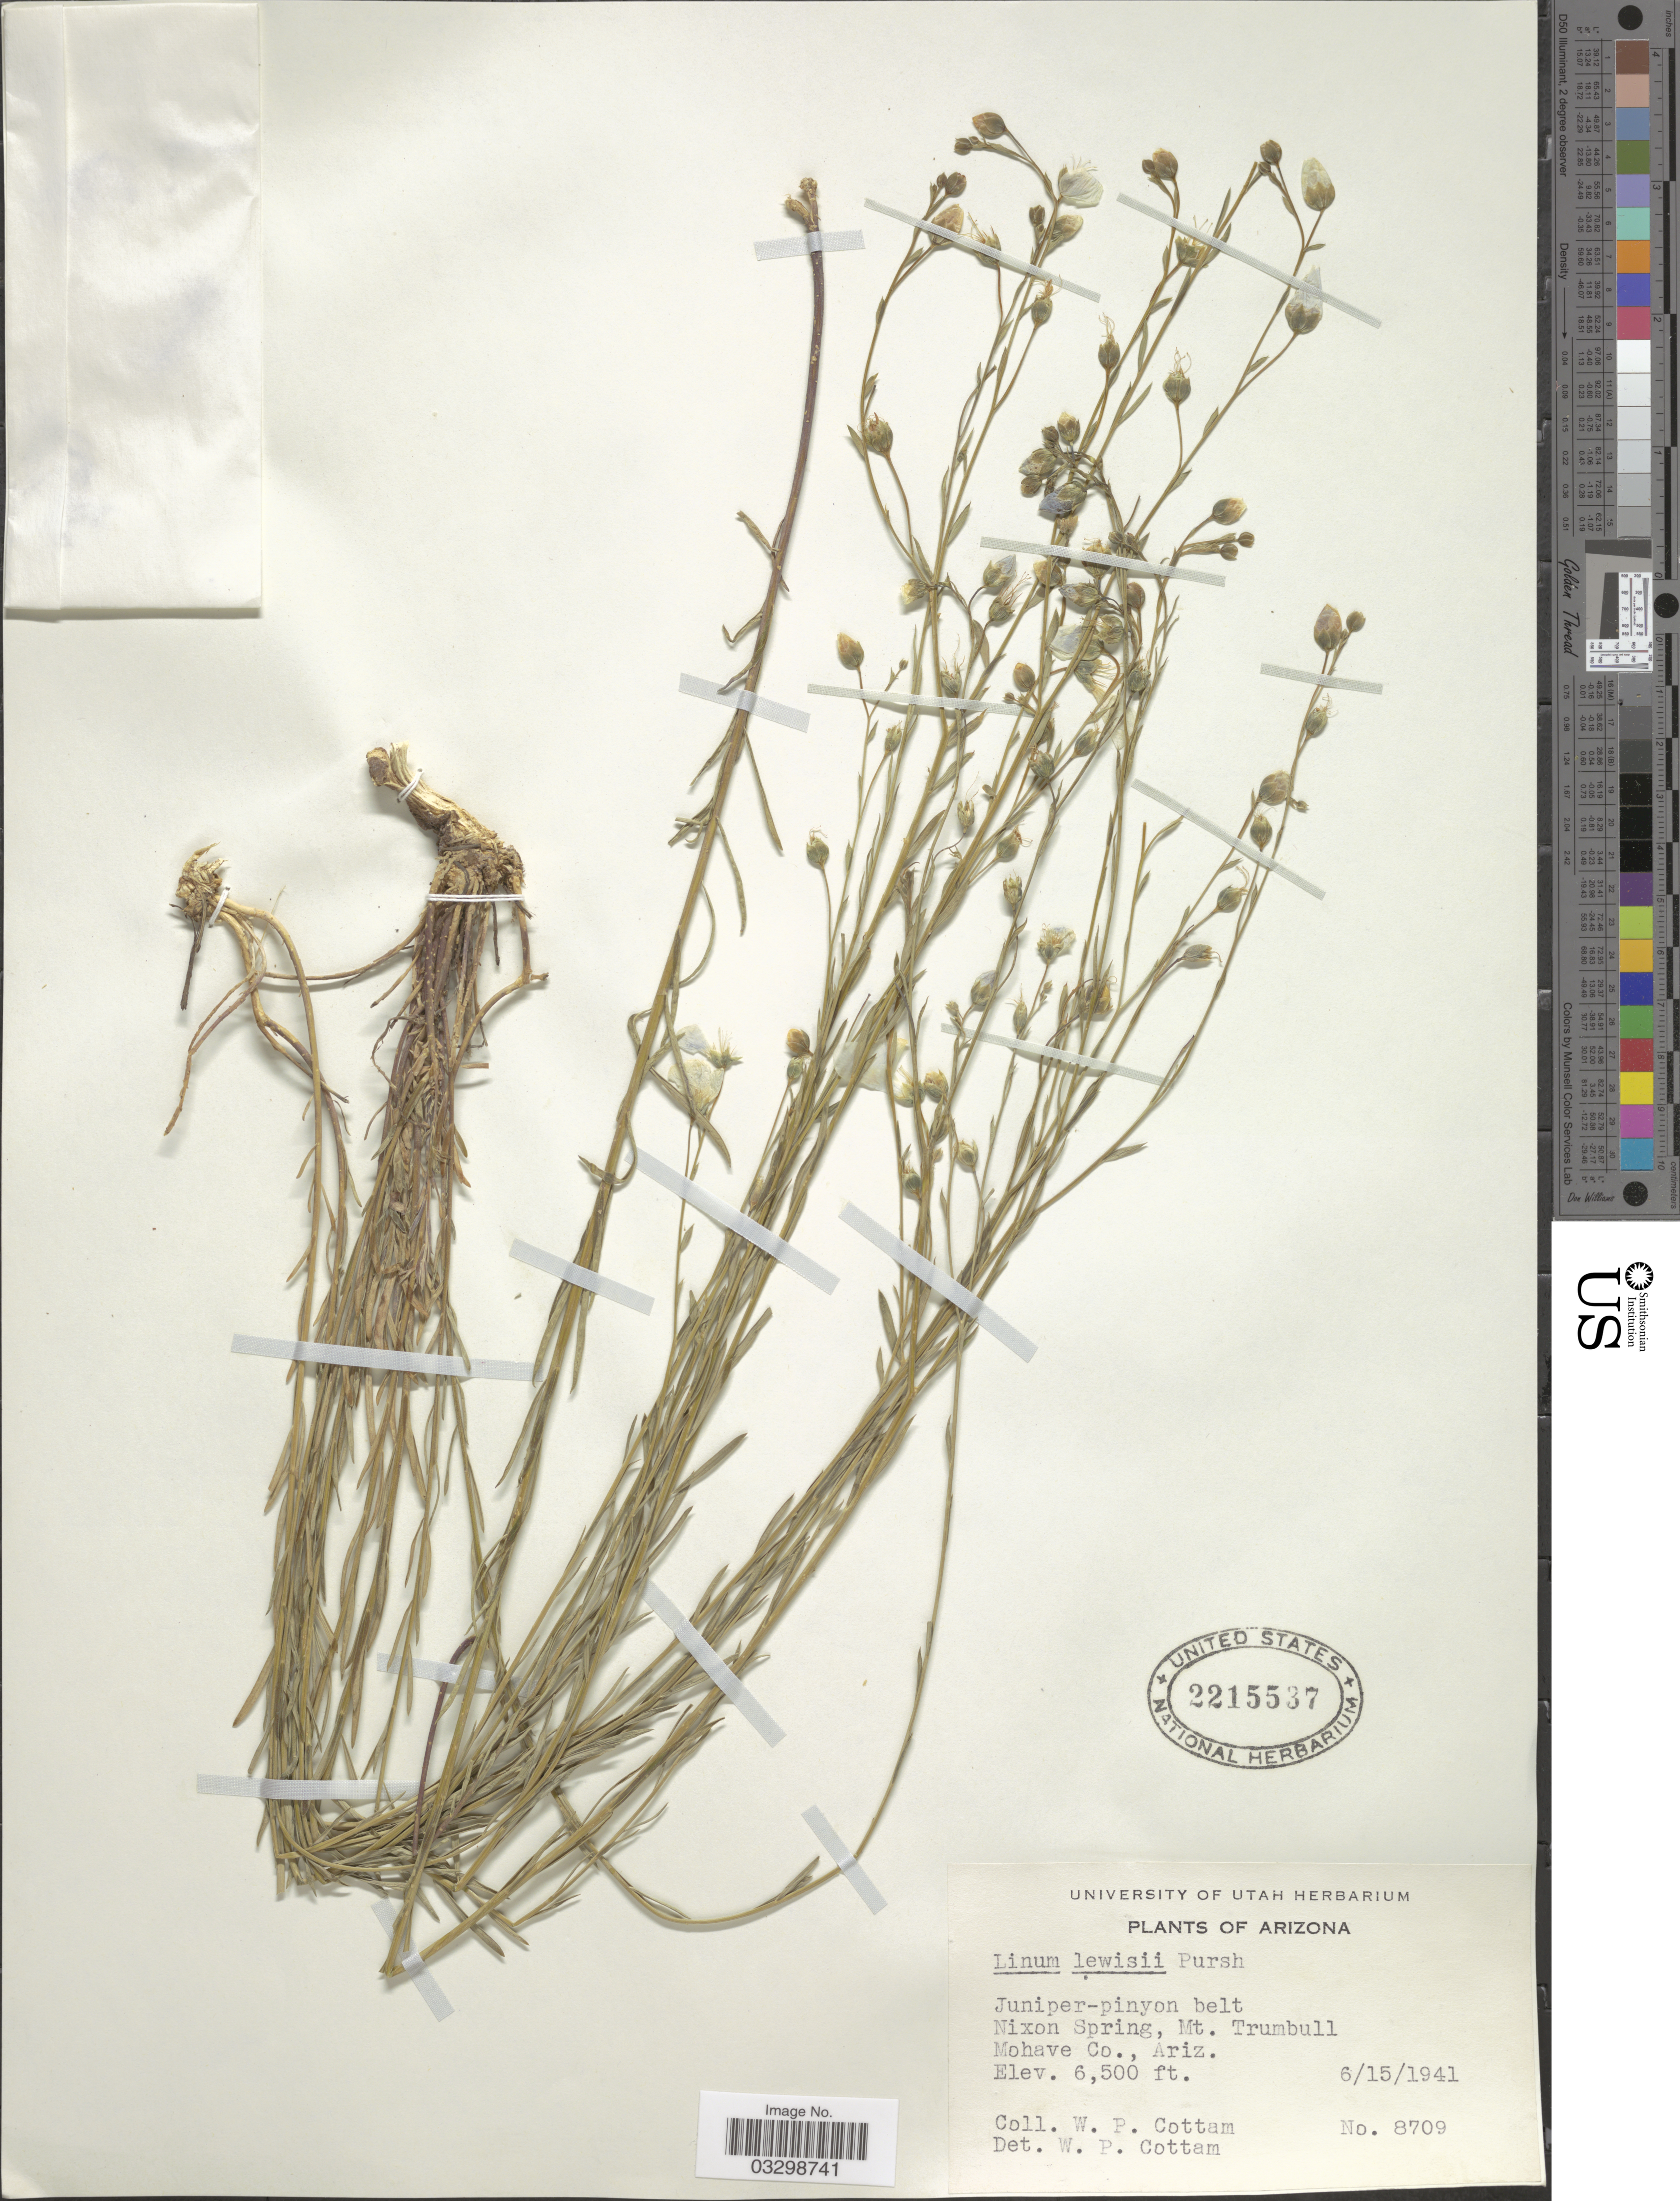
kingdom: Plantae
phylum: Tracheophyta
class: Magnoliopsida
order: Malpighiales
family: Linaceae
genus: Linum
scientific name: Linum lewisii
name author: Pursh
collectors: W. Cottam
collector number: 8709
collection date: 1941-06-15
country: United States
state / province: Arizona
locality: Nixon Spring, Mt. Trumbull. Mohave Co.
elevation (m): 1981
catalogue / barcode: US 2215537